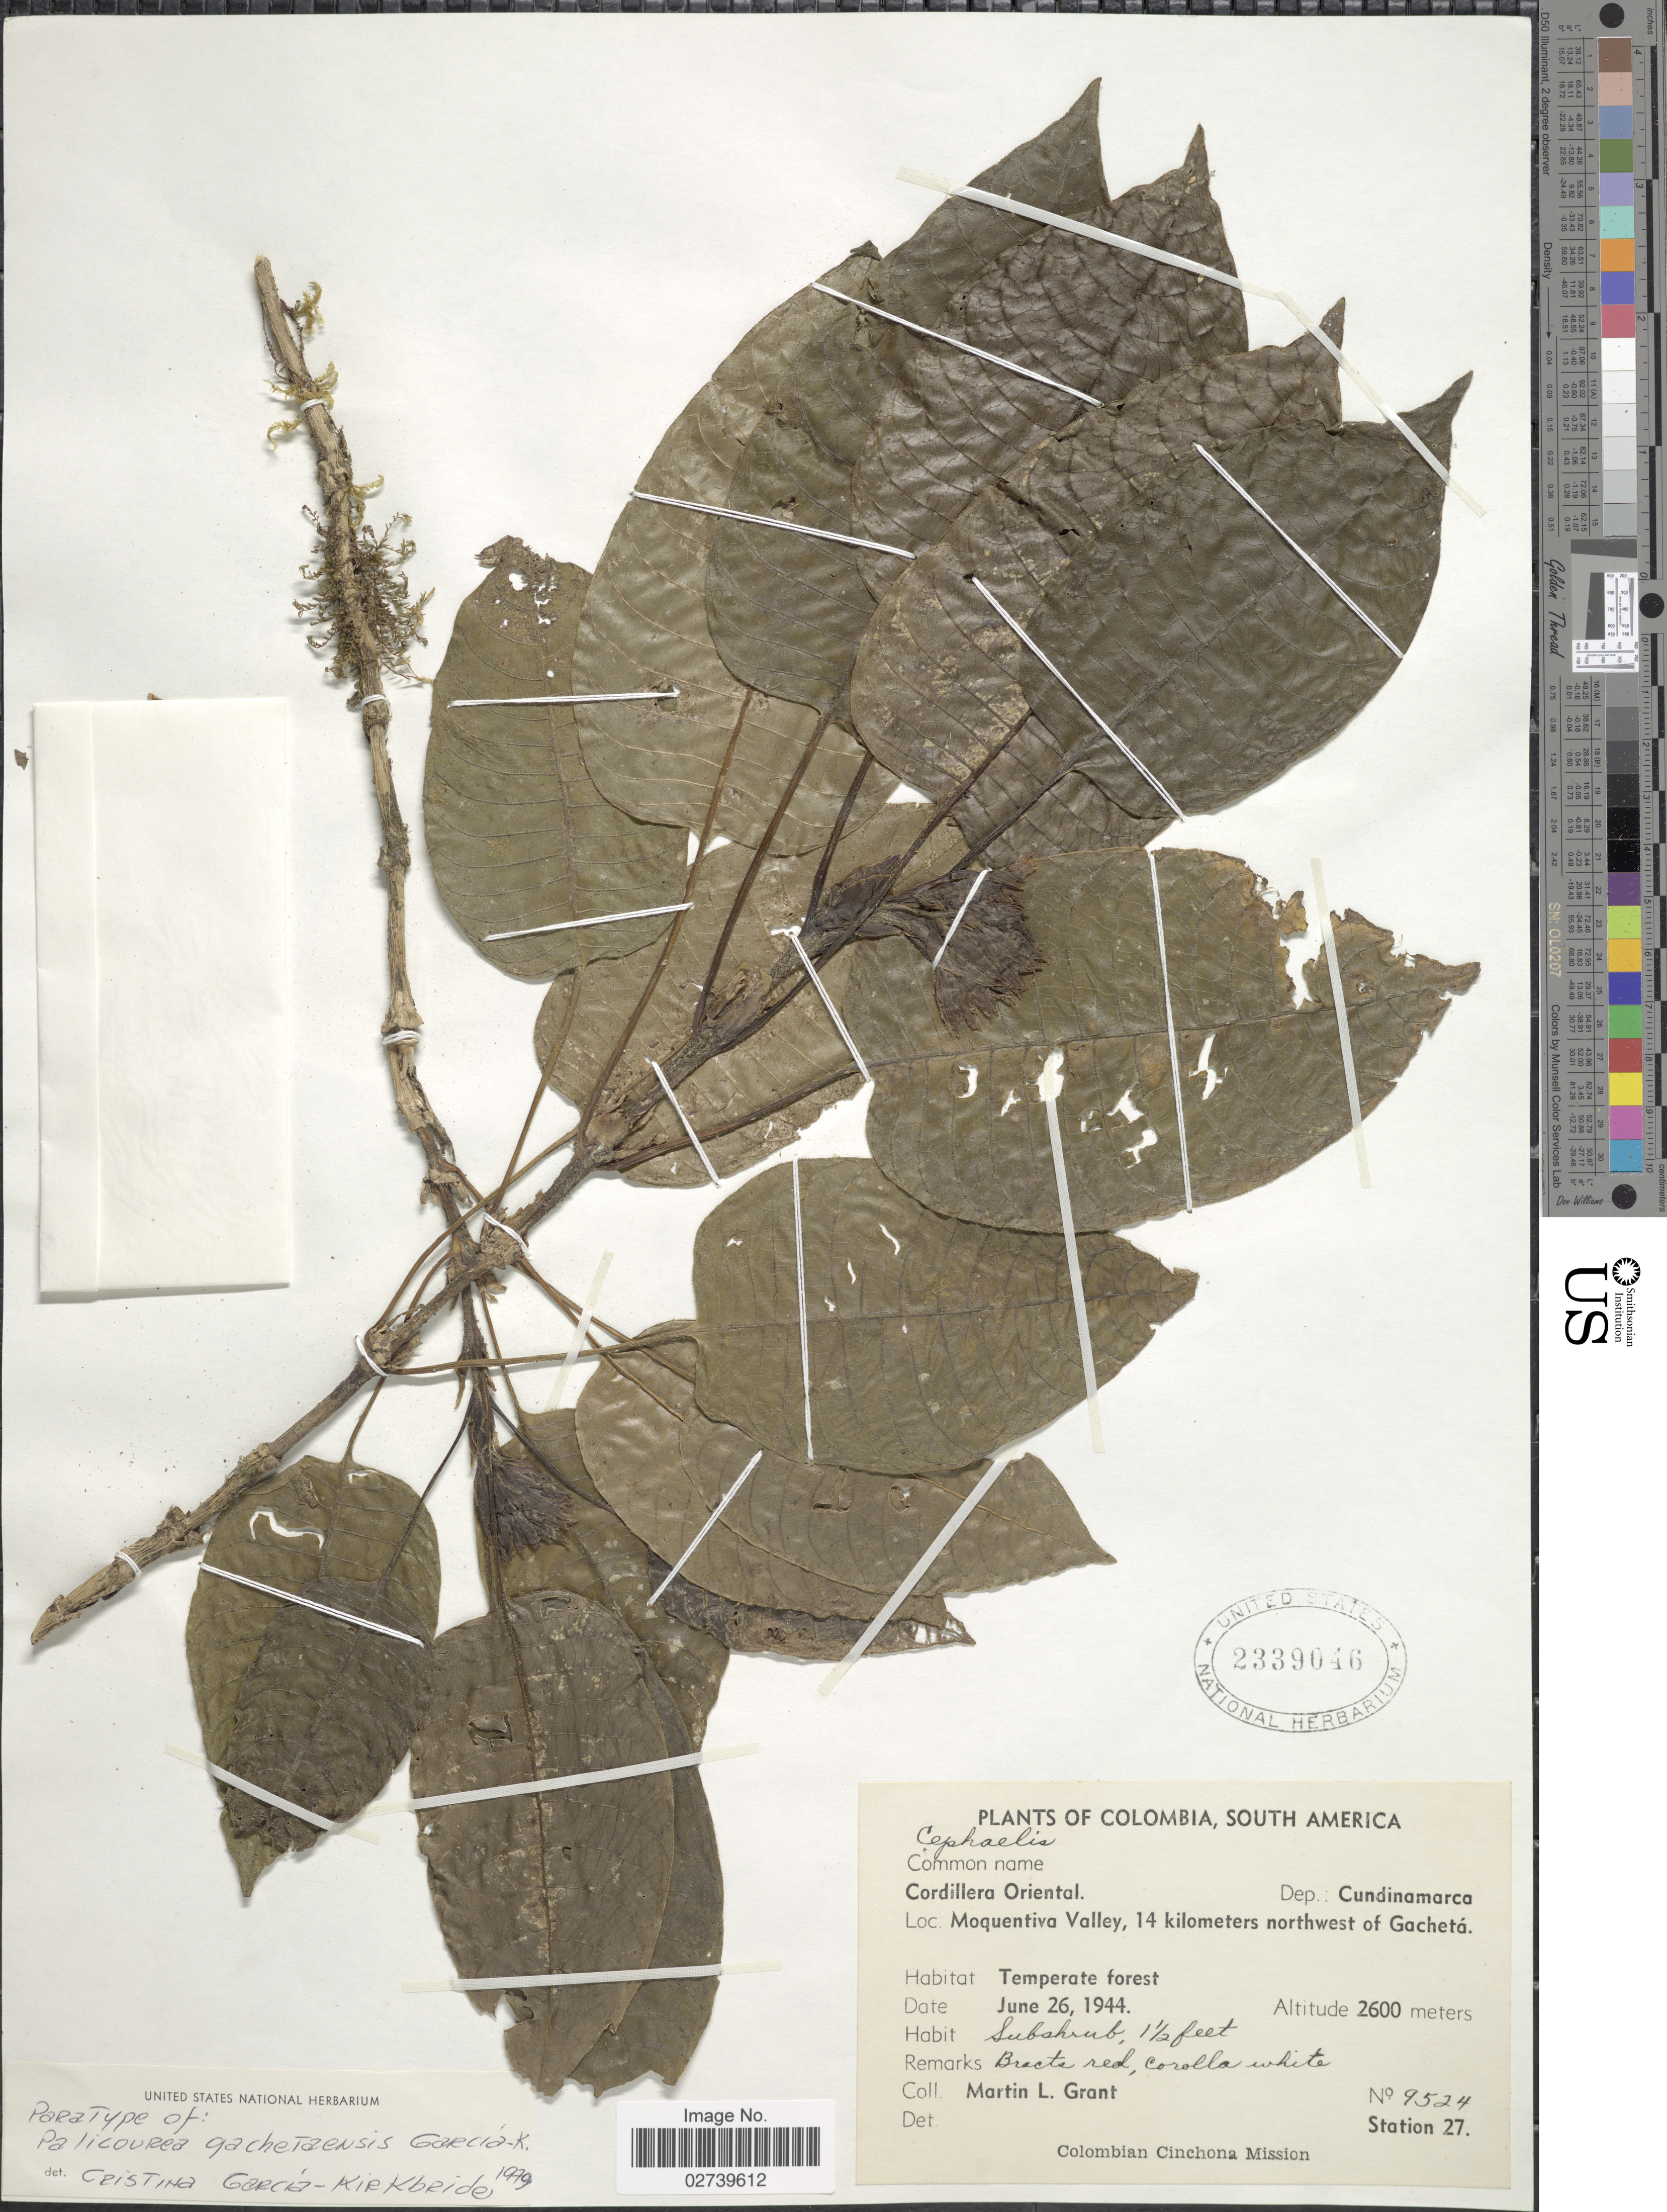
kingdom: Plantae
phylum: Tracheophyta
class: Magnoliopsida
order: Gentianales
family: Rubiaceae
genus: Palicourea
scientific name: Palicourea gachetaensis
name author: M.C.G. Kirkbr.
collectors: M. L. Grant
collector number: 9524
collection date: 1944-06-26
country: Colombia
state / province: Cundinamarca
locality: Cordillera Oriental, Moquentiva Valley, 14 kilometers northwest of Gacheta.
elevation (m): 2600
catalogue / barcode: US 2339046